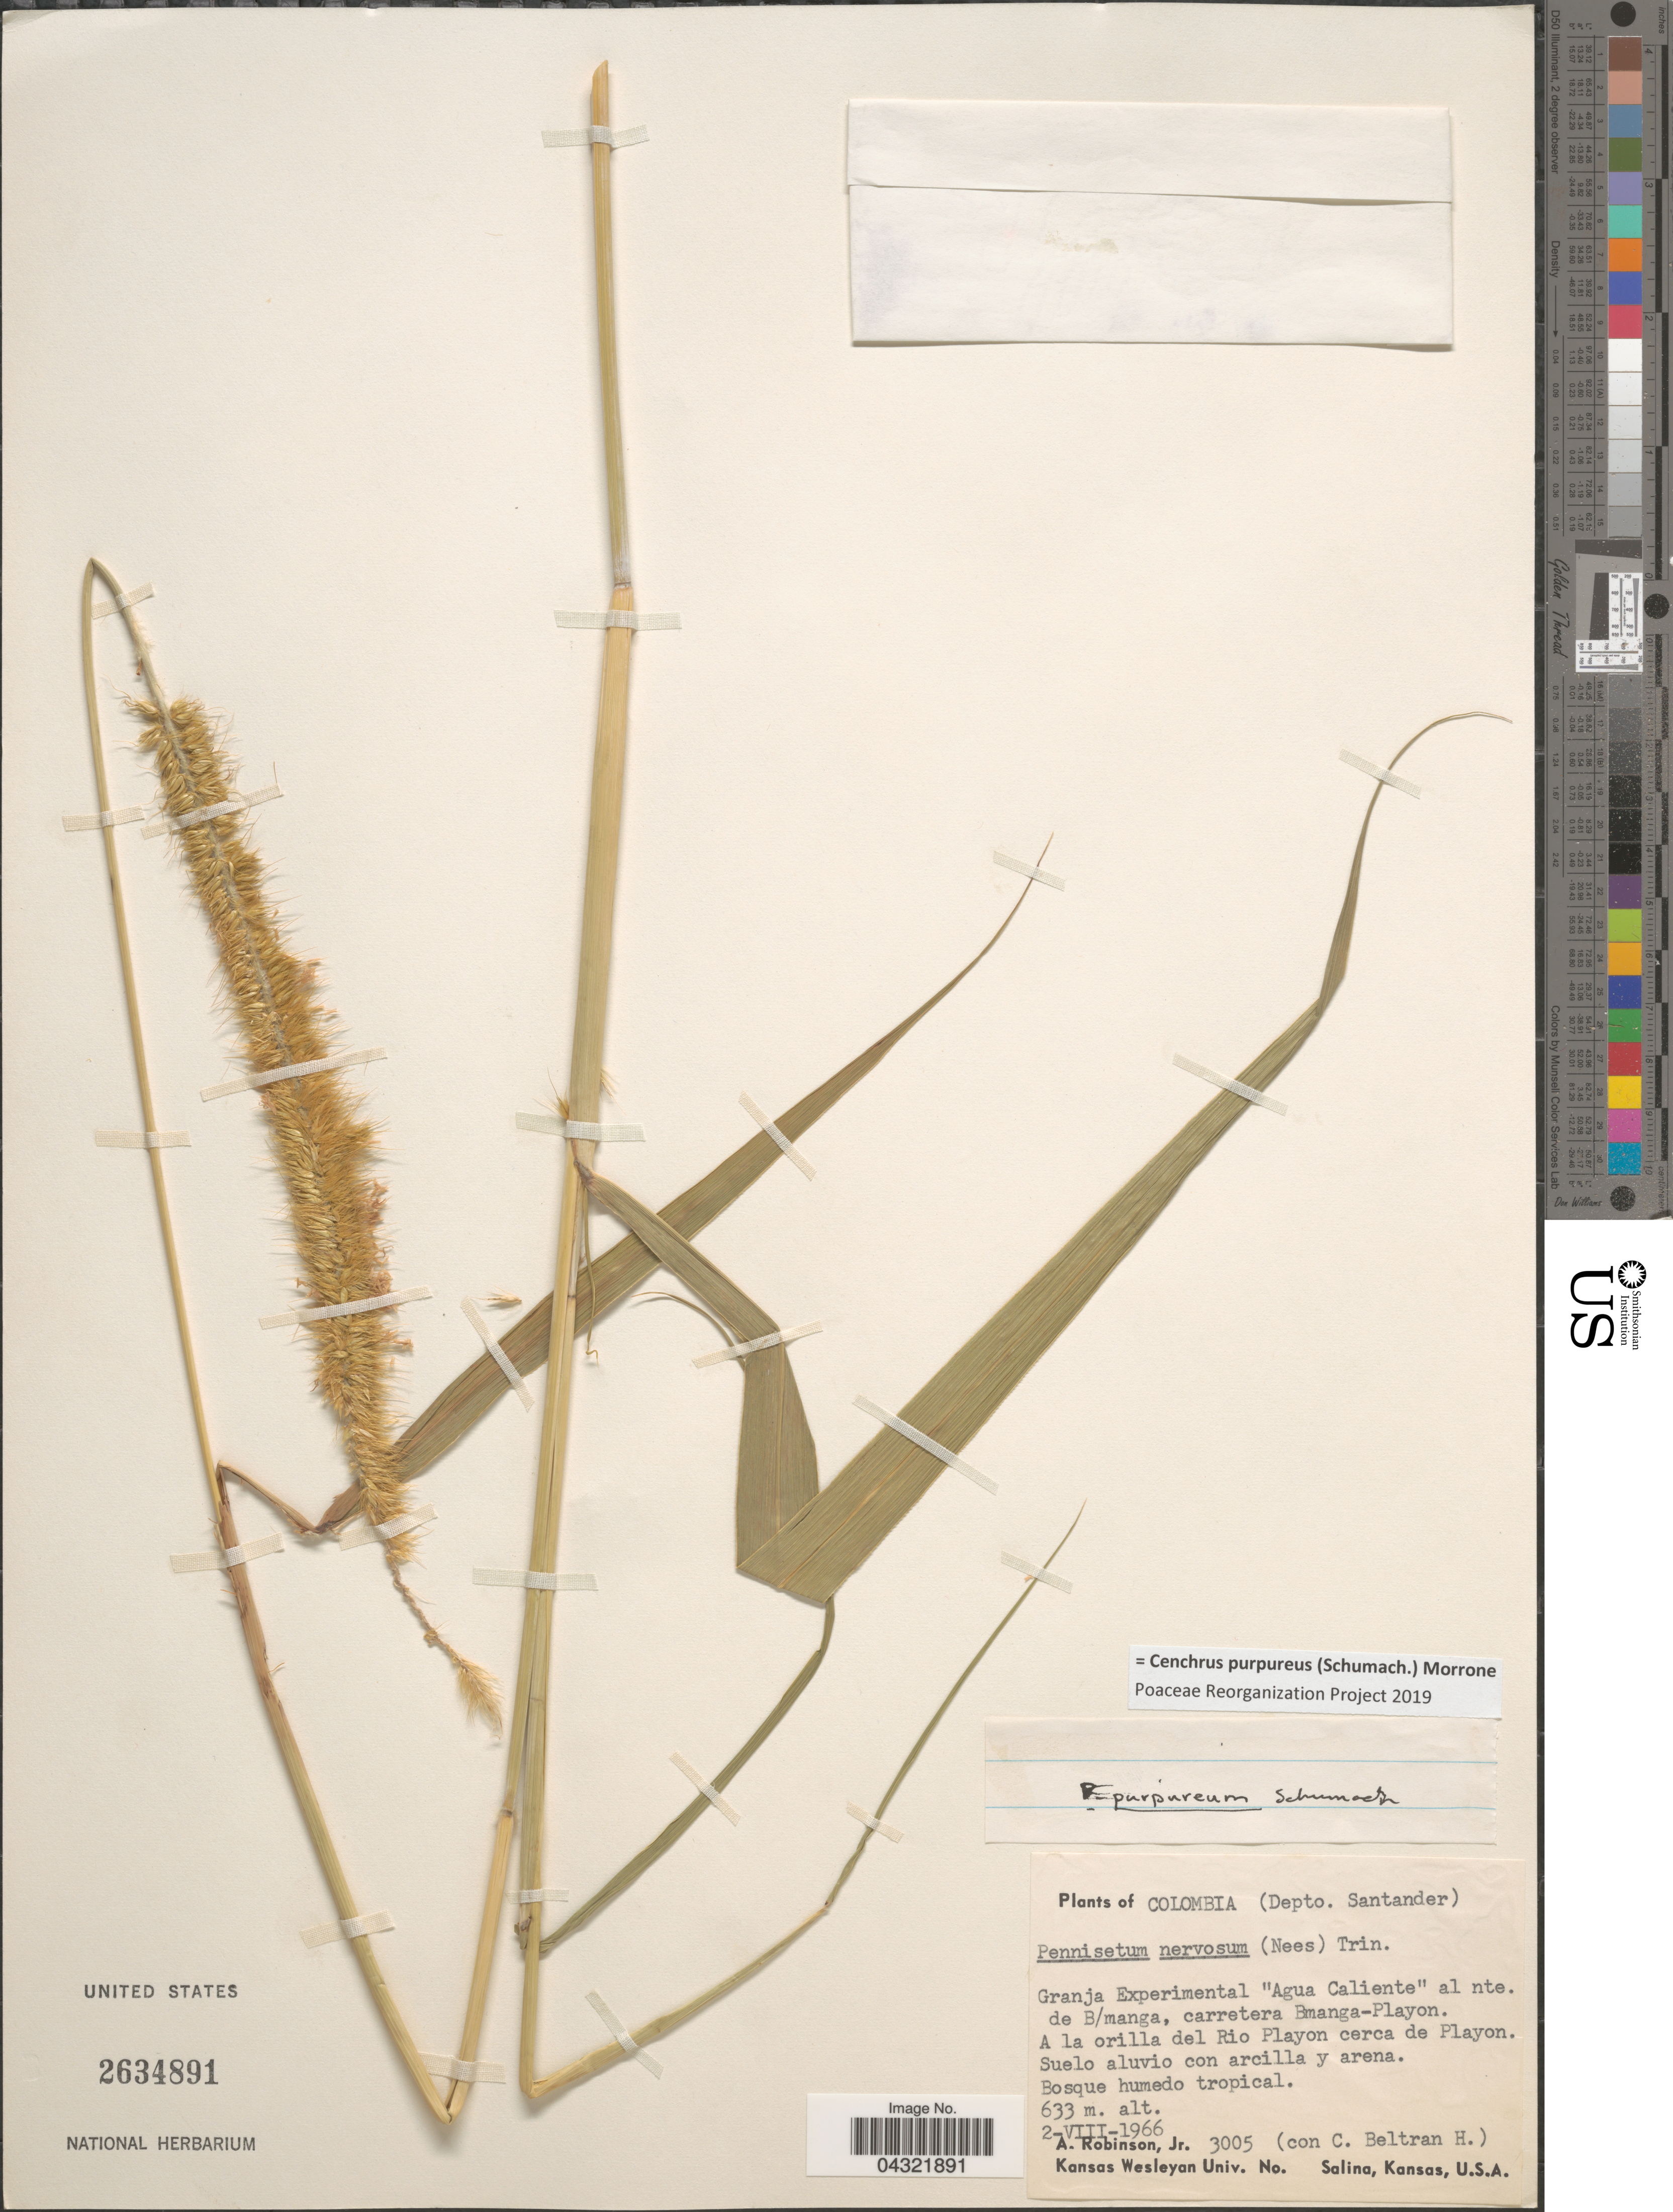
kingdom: Plantae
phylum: Tracheophyta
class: Liliopsida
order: Poales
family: Poaceae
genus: Cenchrus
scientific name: Cenchrus purpureus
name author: (Schumach.) Morrone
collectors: A. Robinson & H. Beltran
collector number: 3005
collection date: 1966-08-02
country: Colombia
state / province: Santander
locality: (Depto. Santander). Granja Experimental "Agua Caliente" al nte. de B/manga, carretera Bmanga-Playon. A la orilla del Rio Playon cerca de Playon. Suelo aluvio con arcilla y arena. Bosque humedo tropical.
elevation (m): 633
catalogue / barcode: US 2634891